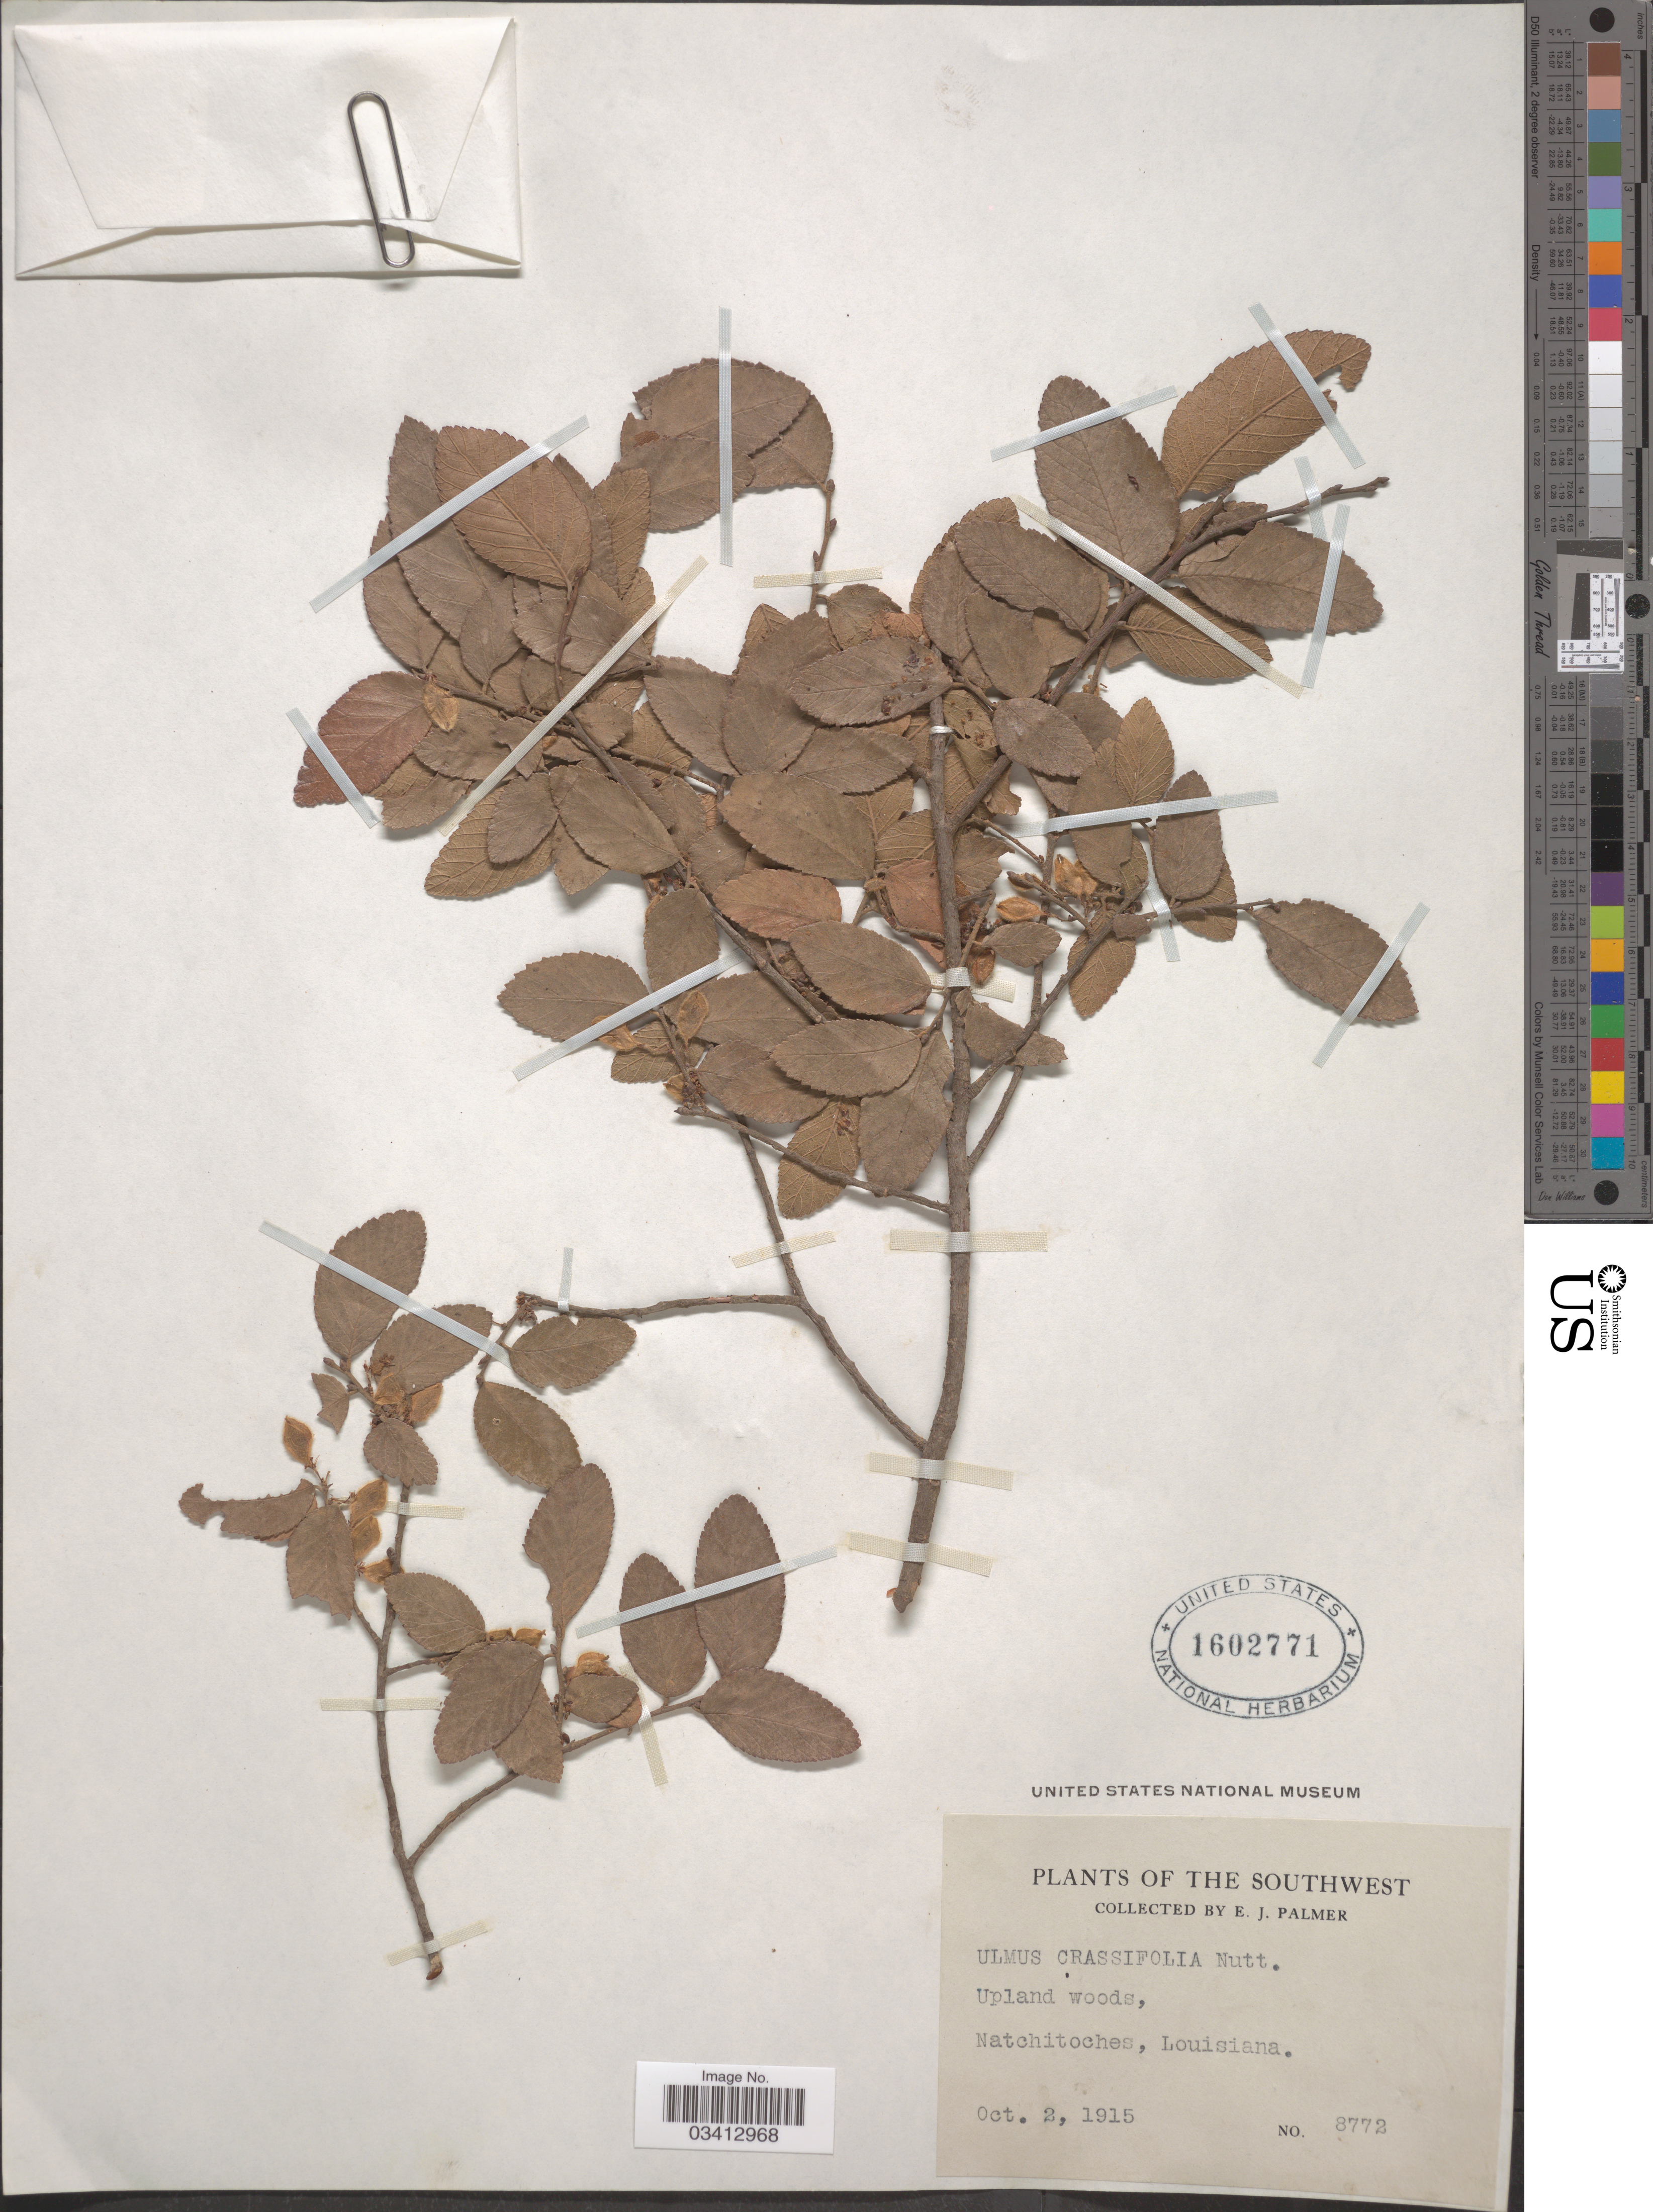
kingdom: Plantae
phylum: Tracheophyta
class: Magnoliopsida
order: Rosales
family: Ulmaceae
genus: Ulmus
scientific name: Ulmus crassifolia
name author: Nutt.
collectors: E. J. Palmer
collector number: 8772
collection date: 1915-10-02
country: United States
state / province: Louisiana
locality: The Southwest, Upland woods, Natchitoches.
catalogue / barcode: US 1602771